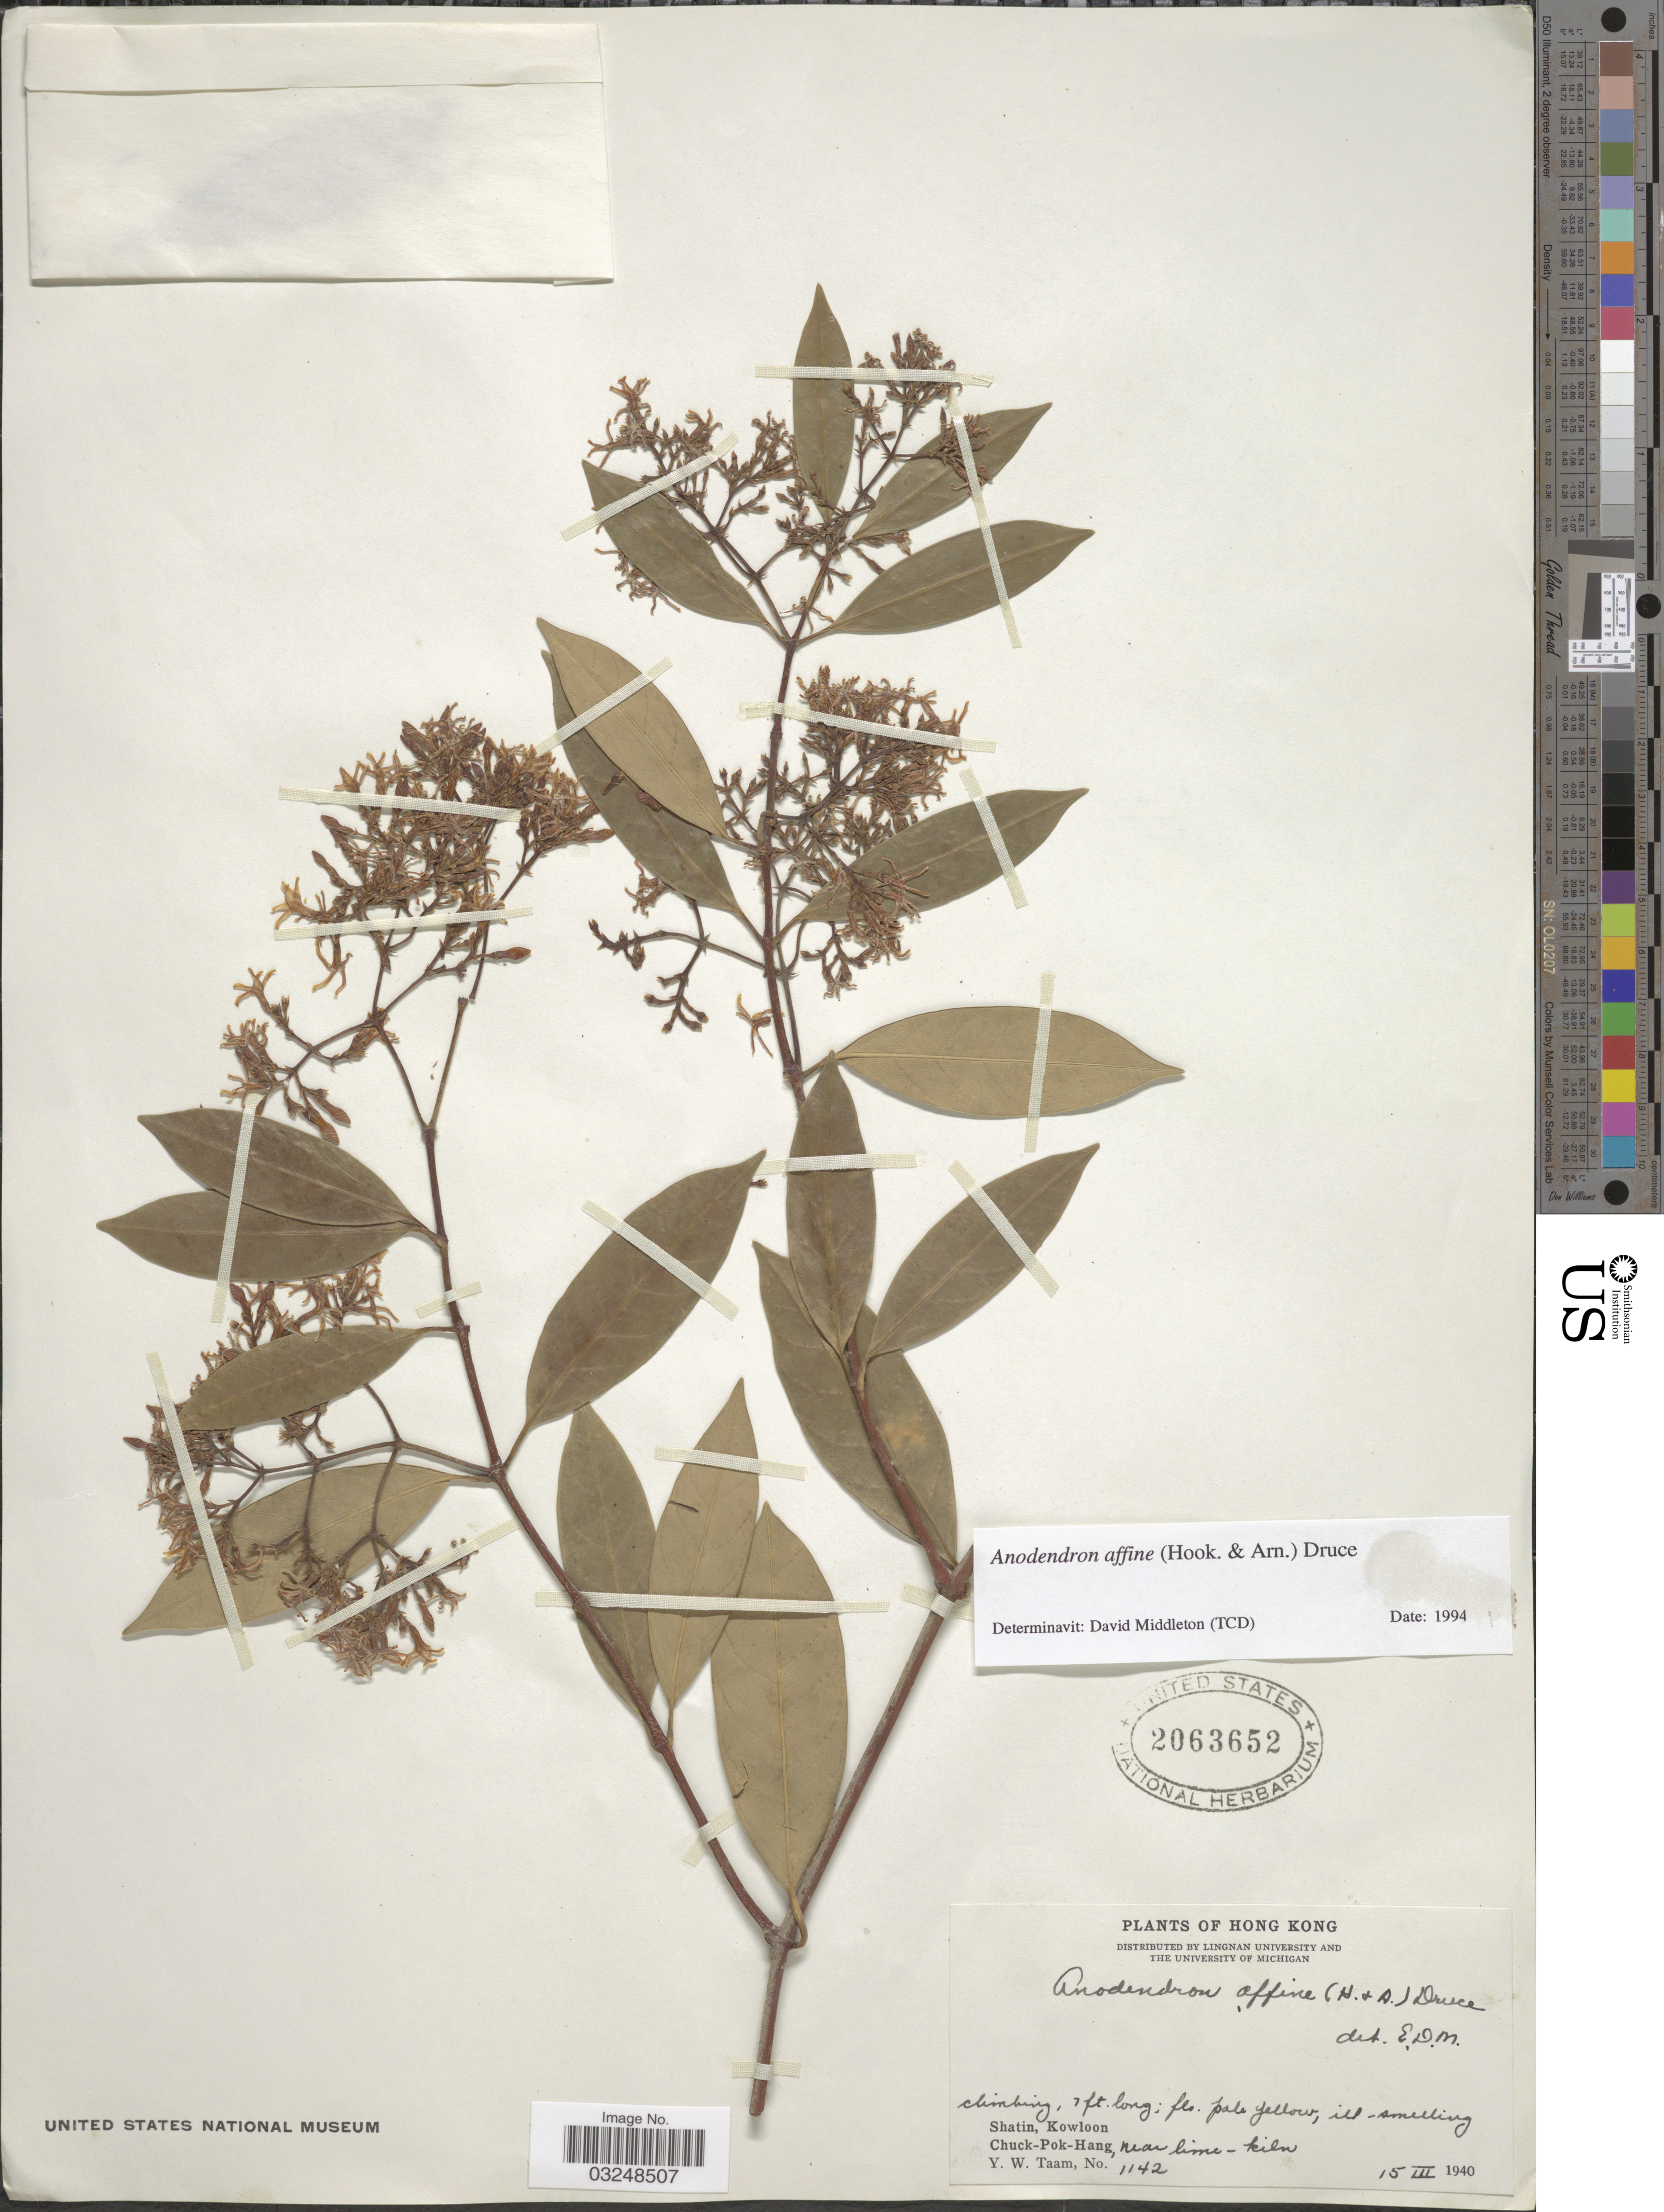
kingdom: Plantae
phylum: Tracheophyta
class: Magnoliopsida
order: Gentianales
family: Apocynaceae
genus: Anodendron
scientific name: Anodendron affine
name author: (Hook. & Arn.) Druce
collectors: Y. W. Taam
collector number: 1142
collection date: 1940-03-15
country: China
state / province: Hong Kong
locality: Shatin, Kowloon, Chuck-Pok-Hang, near lime-kien [interpreted].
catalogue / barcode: US 2063652